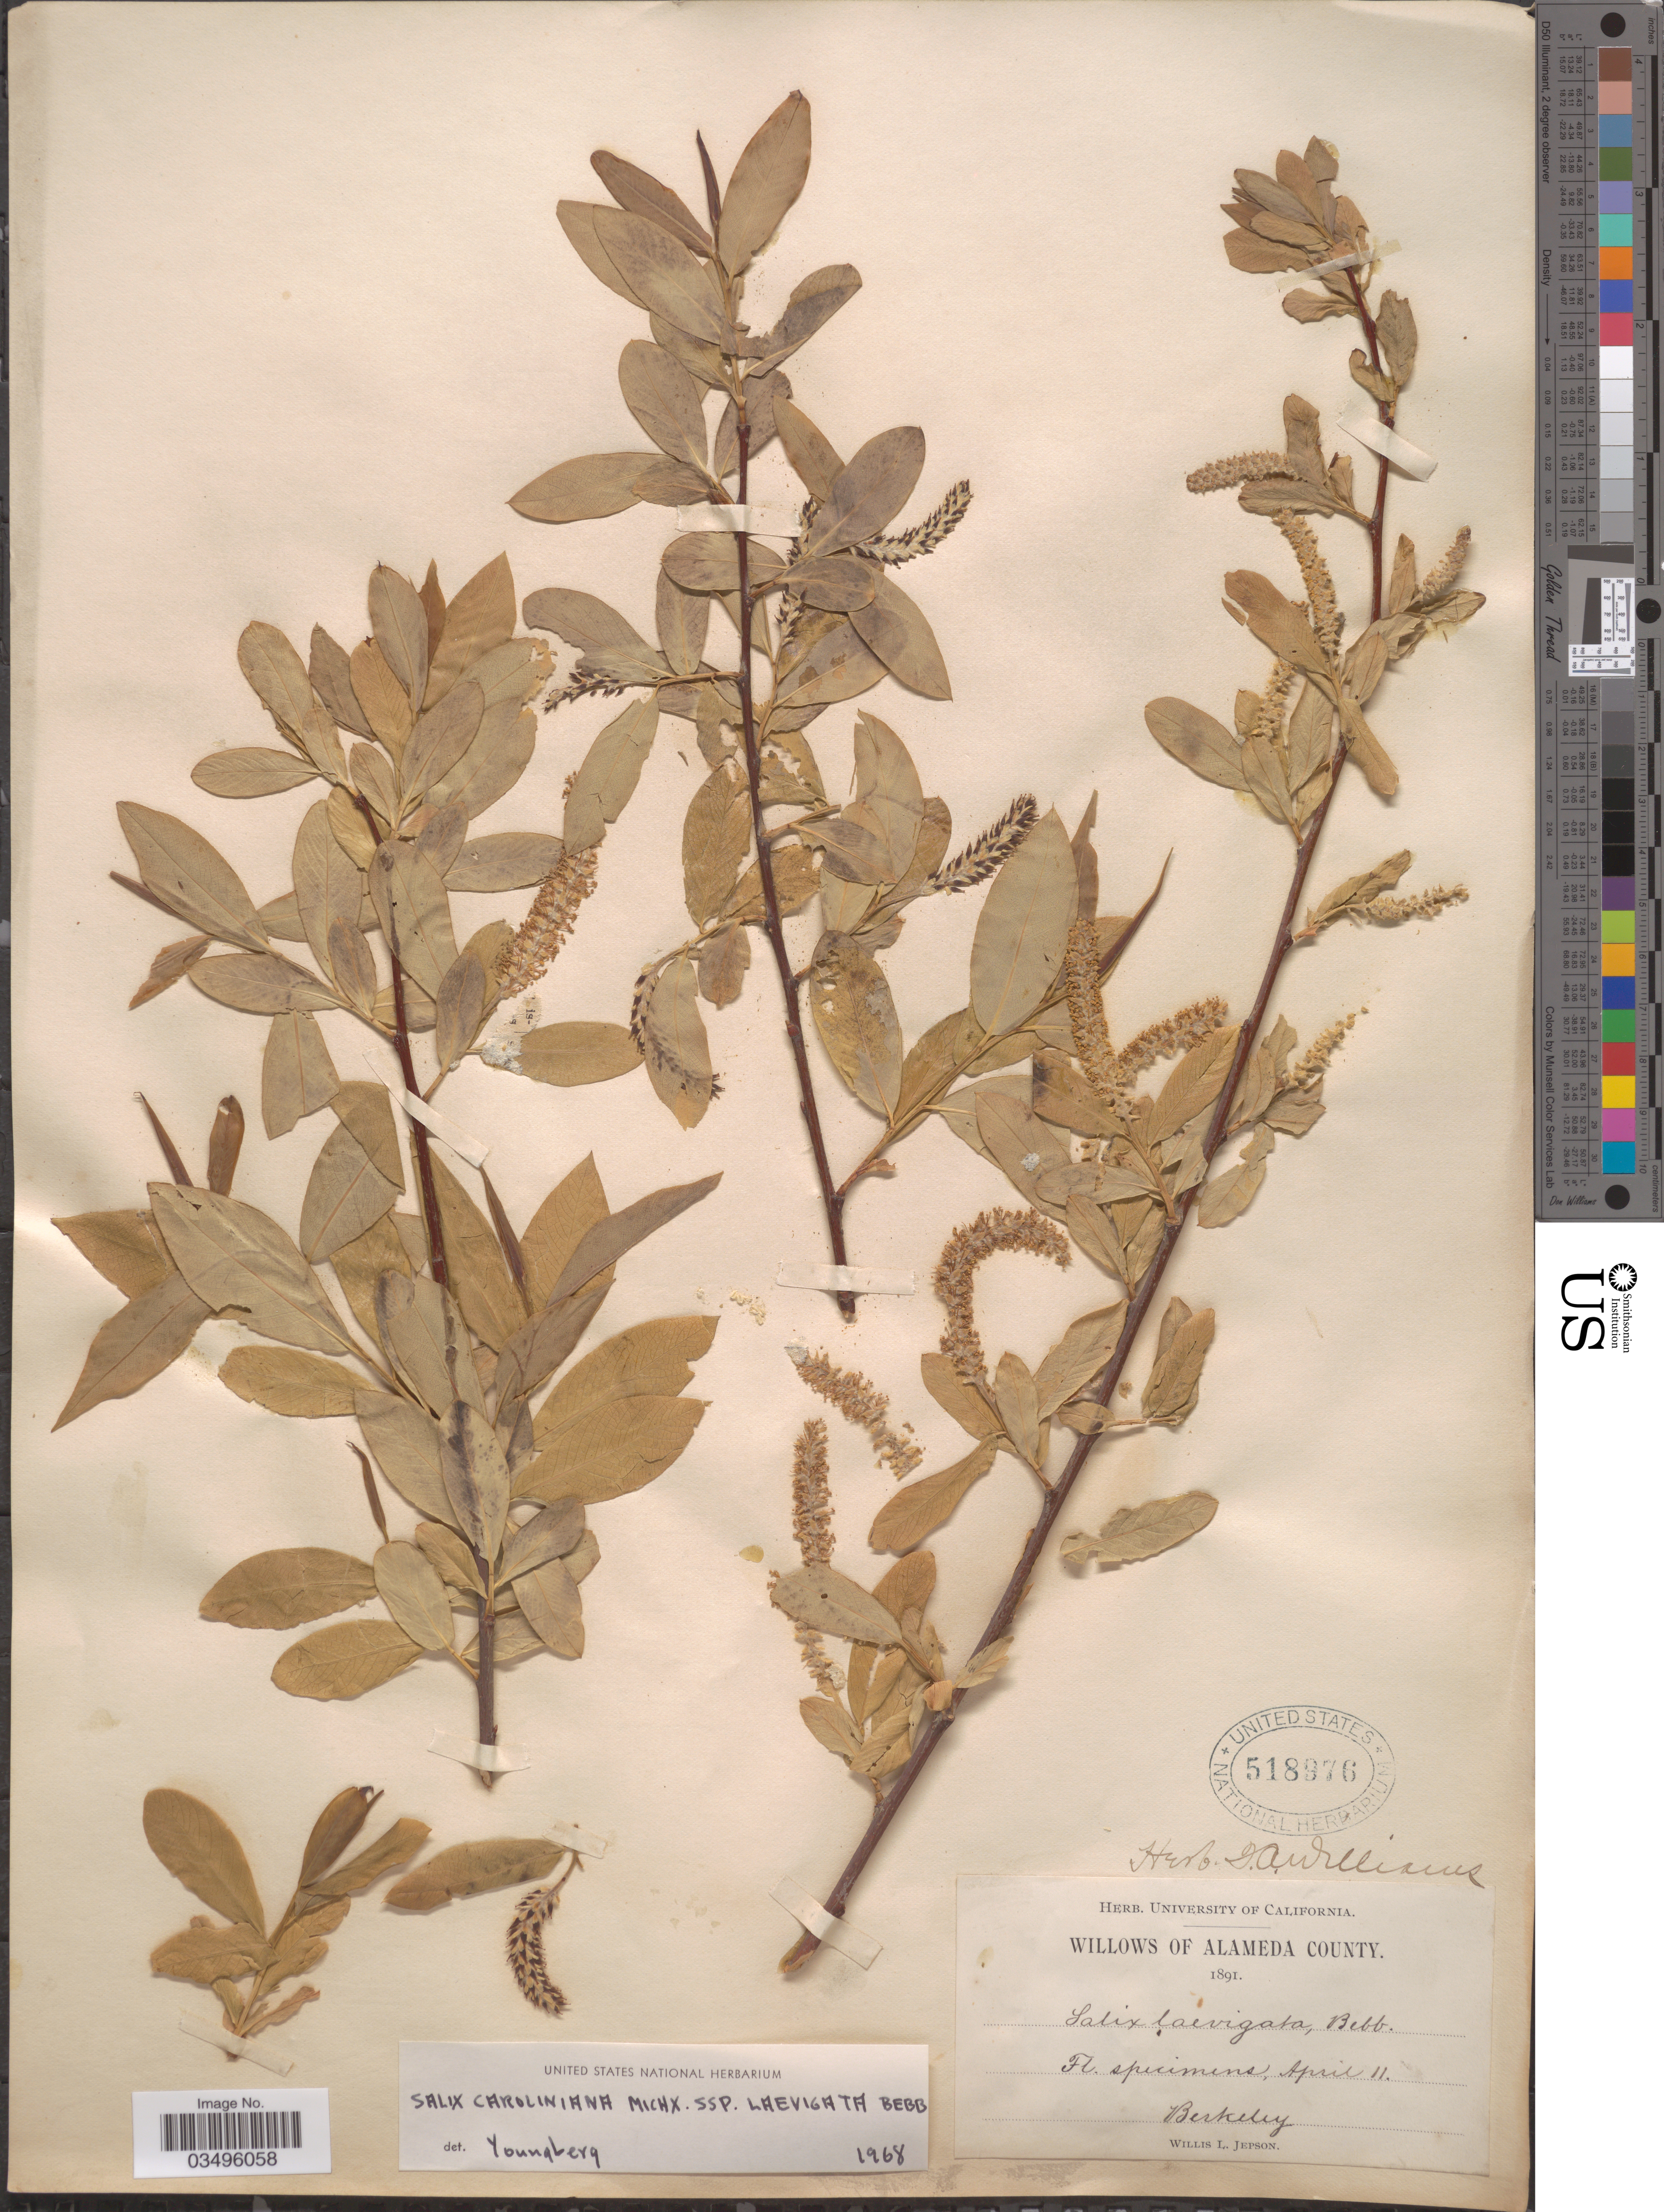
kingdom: Plantae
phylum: Tracheophyta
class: Magnoliopsida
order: Malpighiales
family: Salicaceae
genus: Salix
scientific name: Salix caroliniana subsp. laevigata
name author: Bebb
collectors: W. L. Jepson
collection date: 1891-04-11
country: United States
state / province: California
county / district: Alameda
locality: Alameda County. Berkeley.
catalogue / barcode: US 518976